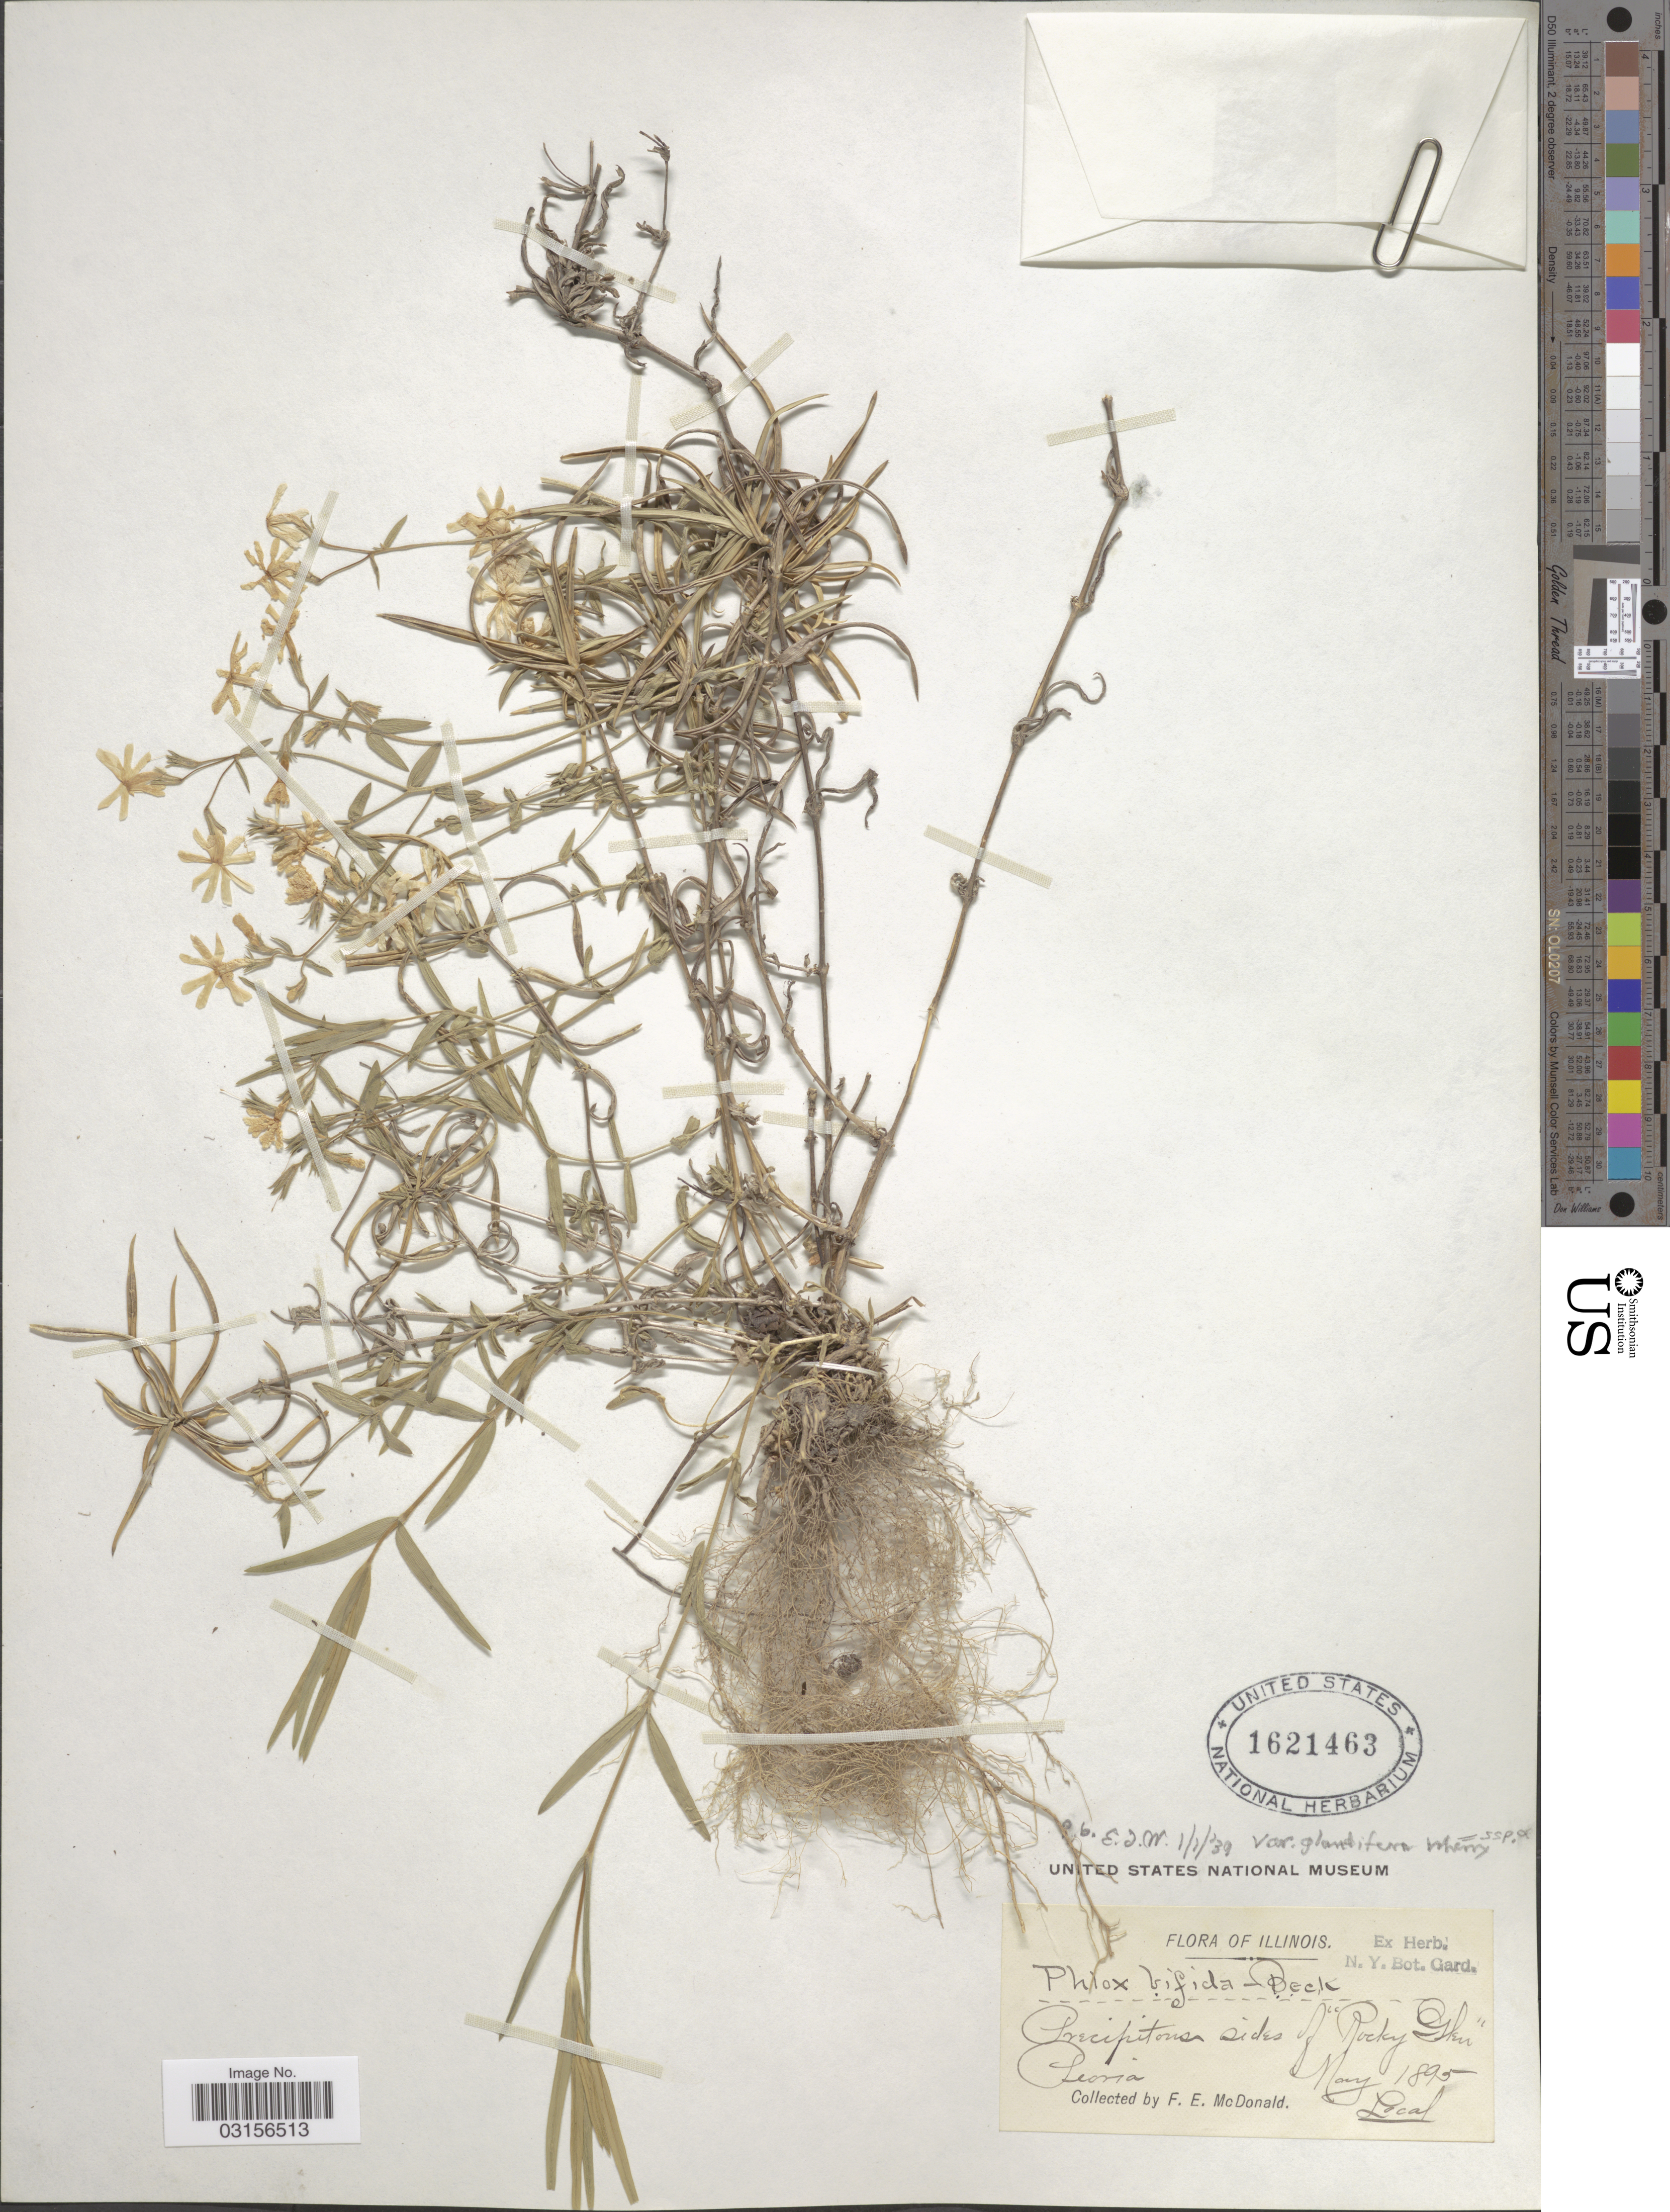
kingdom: Plantae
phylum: Tracheophyta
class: Magnoliopsida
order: Ericales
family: Polemoniaceae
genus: Phlox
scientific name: Phlox bifida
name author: L.C. Beck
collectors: F. E. McDonald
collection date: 1895-05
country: United States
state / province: Illinois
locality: Precipitous sides of "Rocky Glen" Peoria.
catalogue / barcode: US 1621463